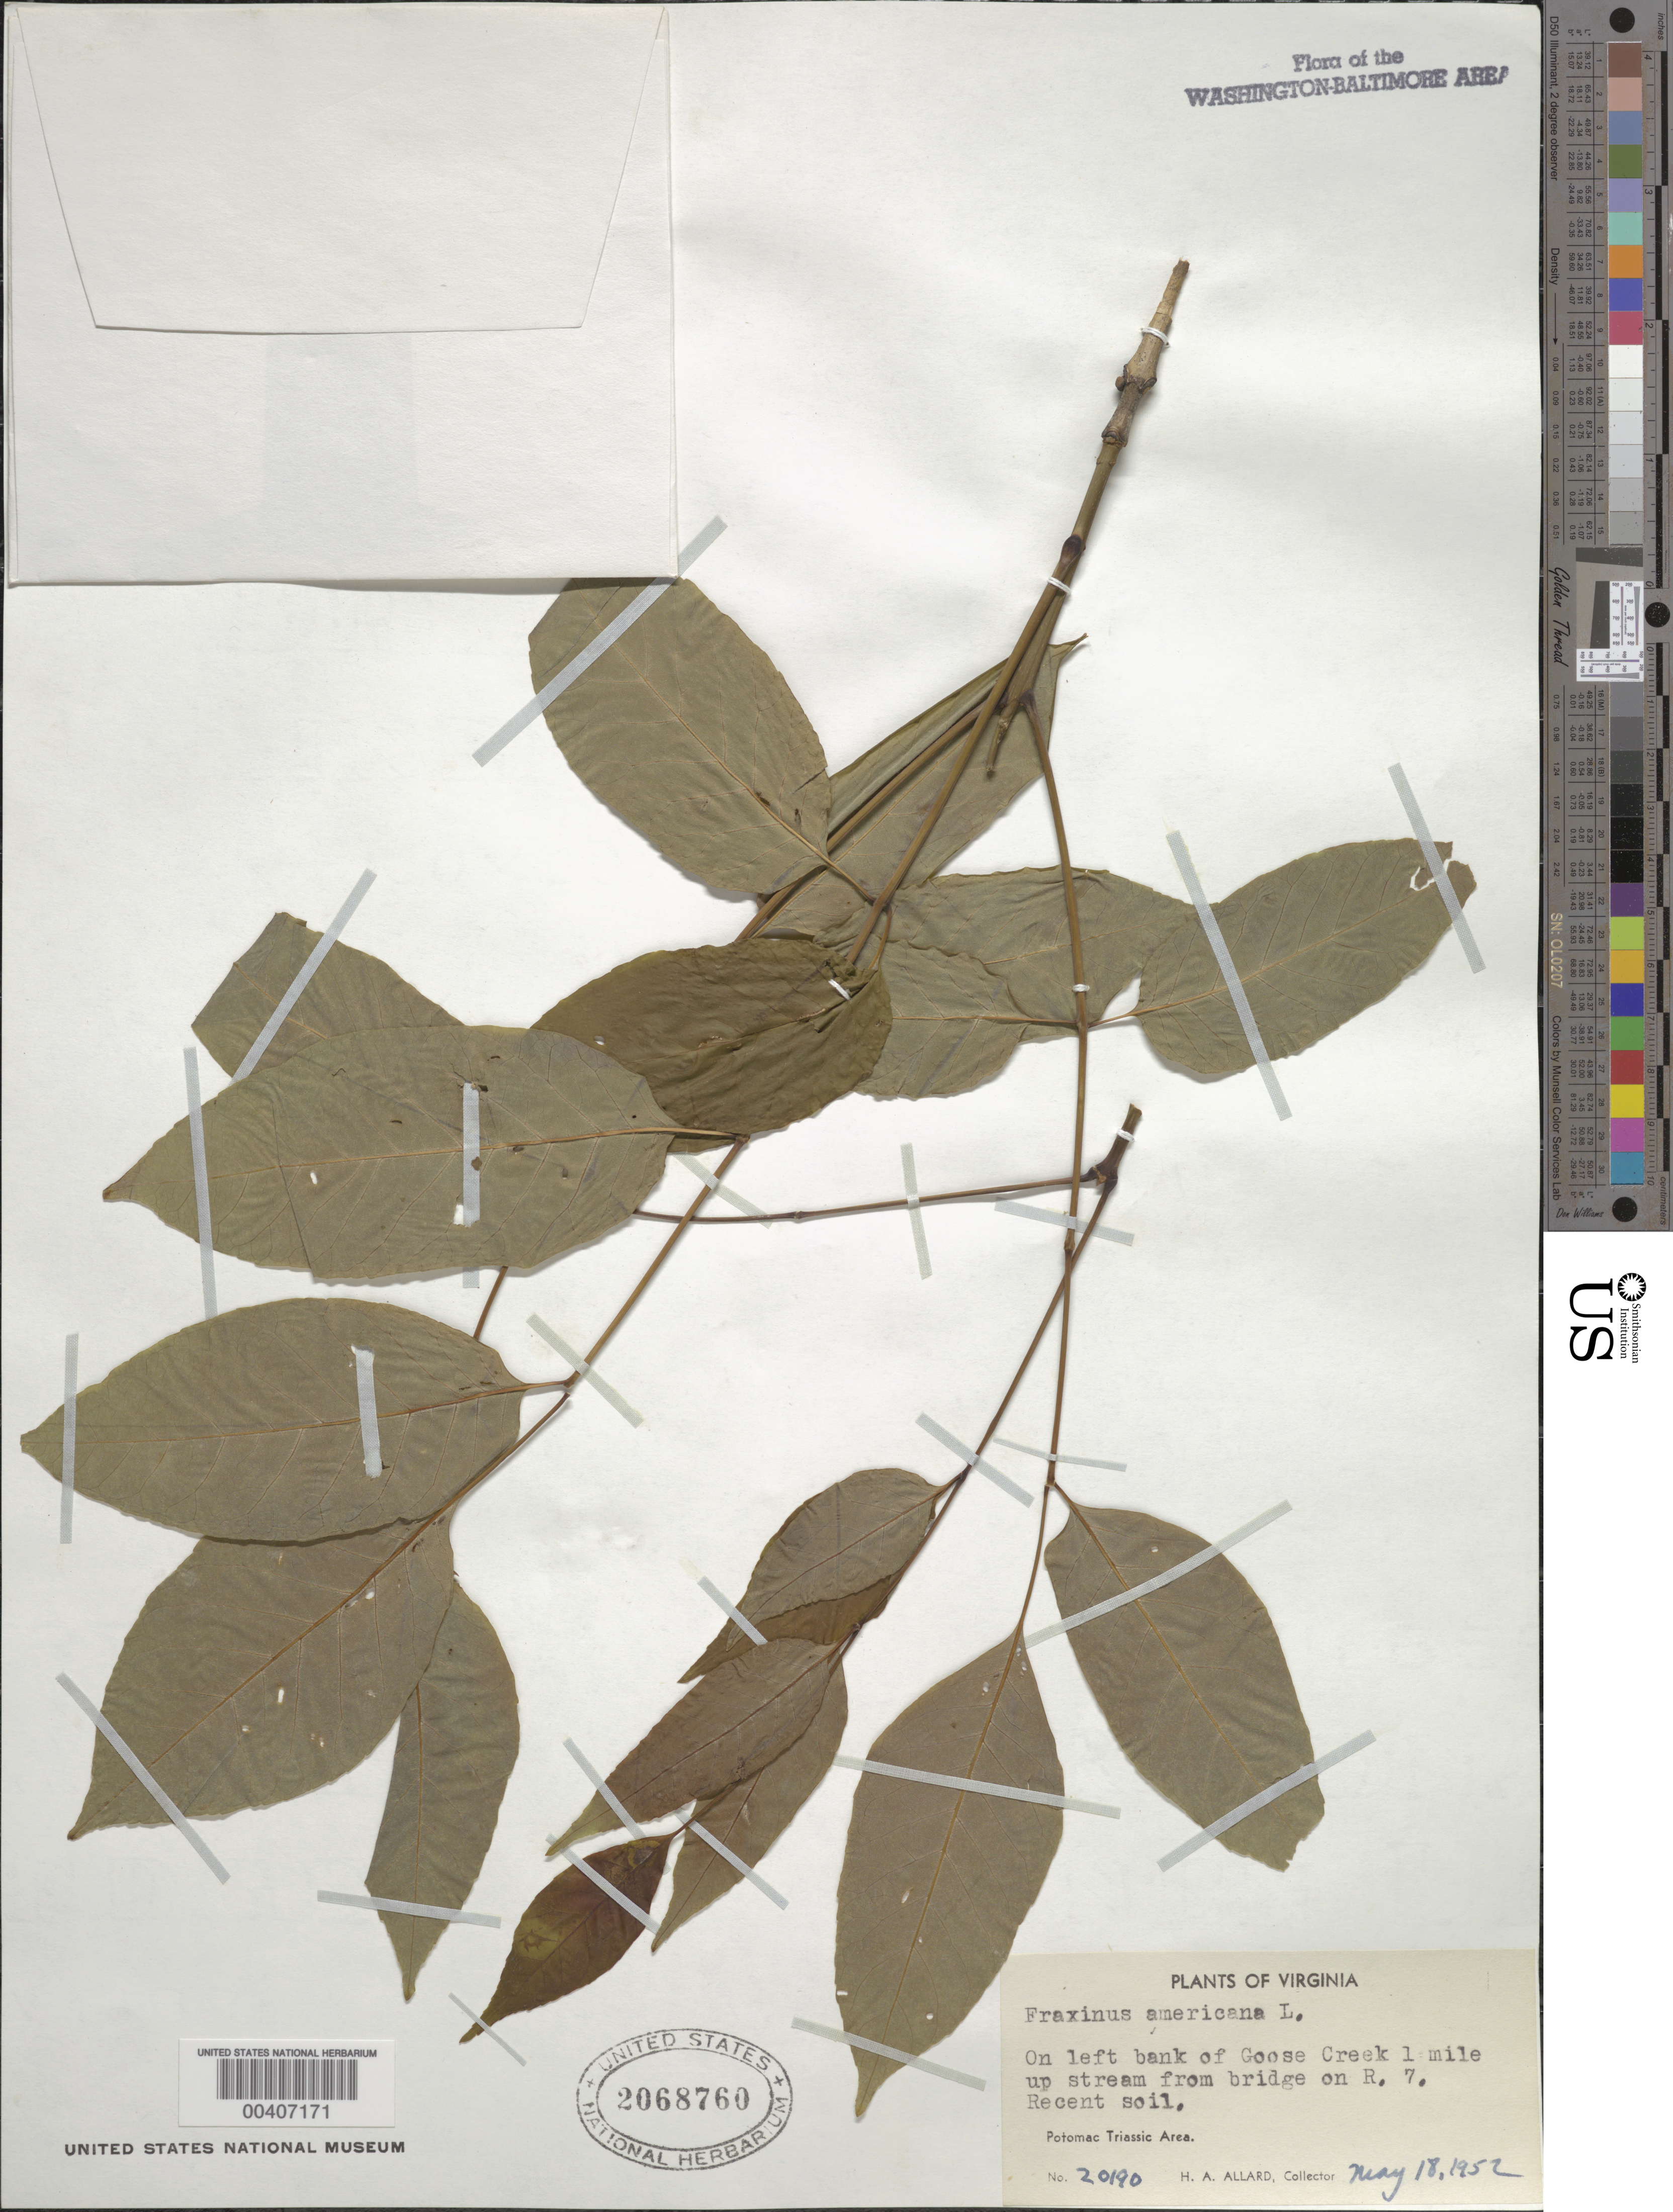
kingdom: Plantae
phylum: Tracheophyta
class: Magnoliopsida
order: Lamiales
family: Oleaceae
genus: Fraxinus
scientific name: Fraxinus americana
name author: L.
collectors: H. A. Allard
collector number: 20190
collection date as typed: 18 May 1952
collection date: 1952-05-18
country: United States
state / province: Virginia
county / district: Loudoun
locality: Goose Creek near Route 7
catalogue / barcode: US 2068760